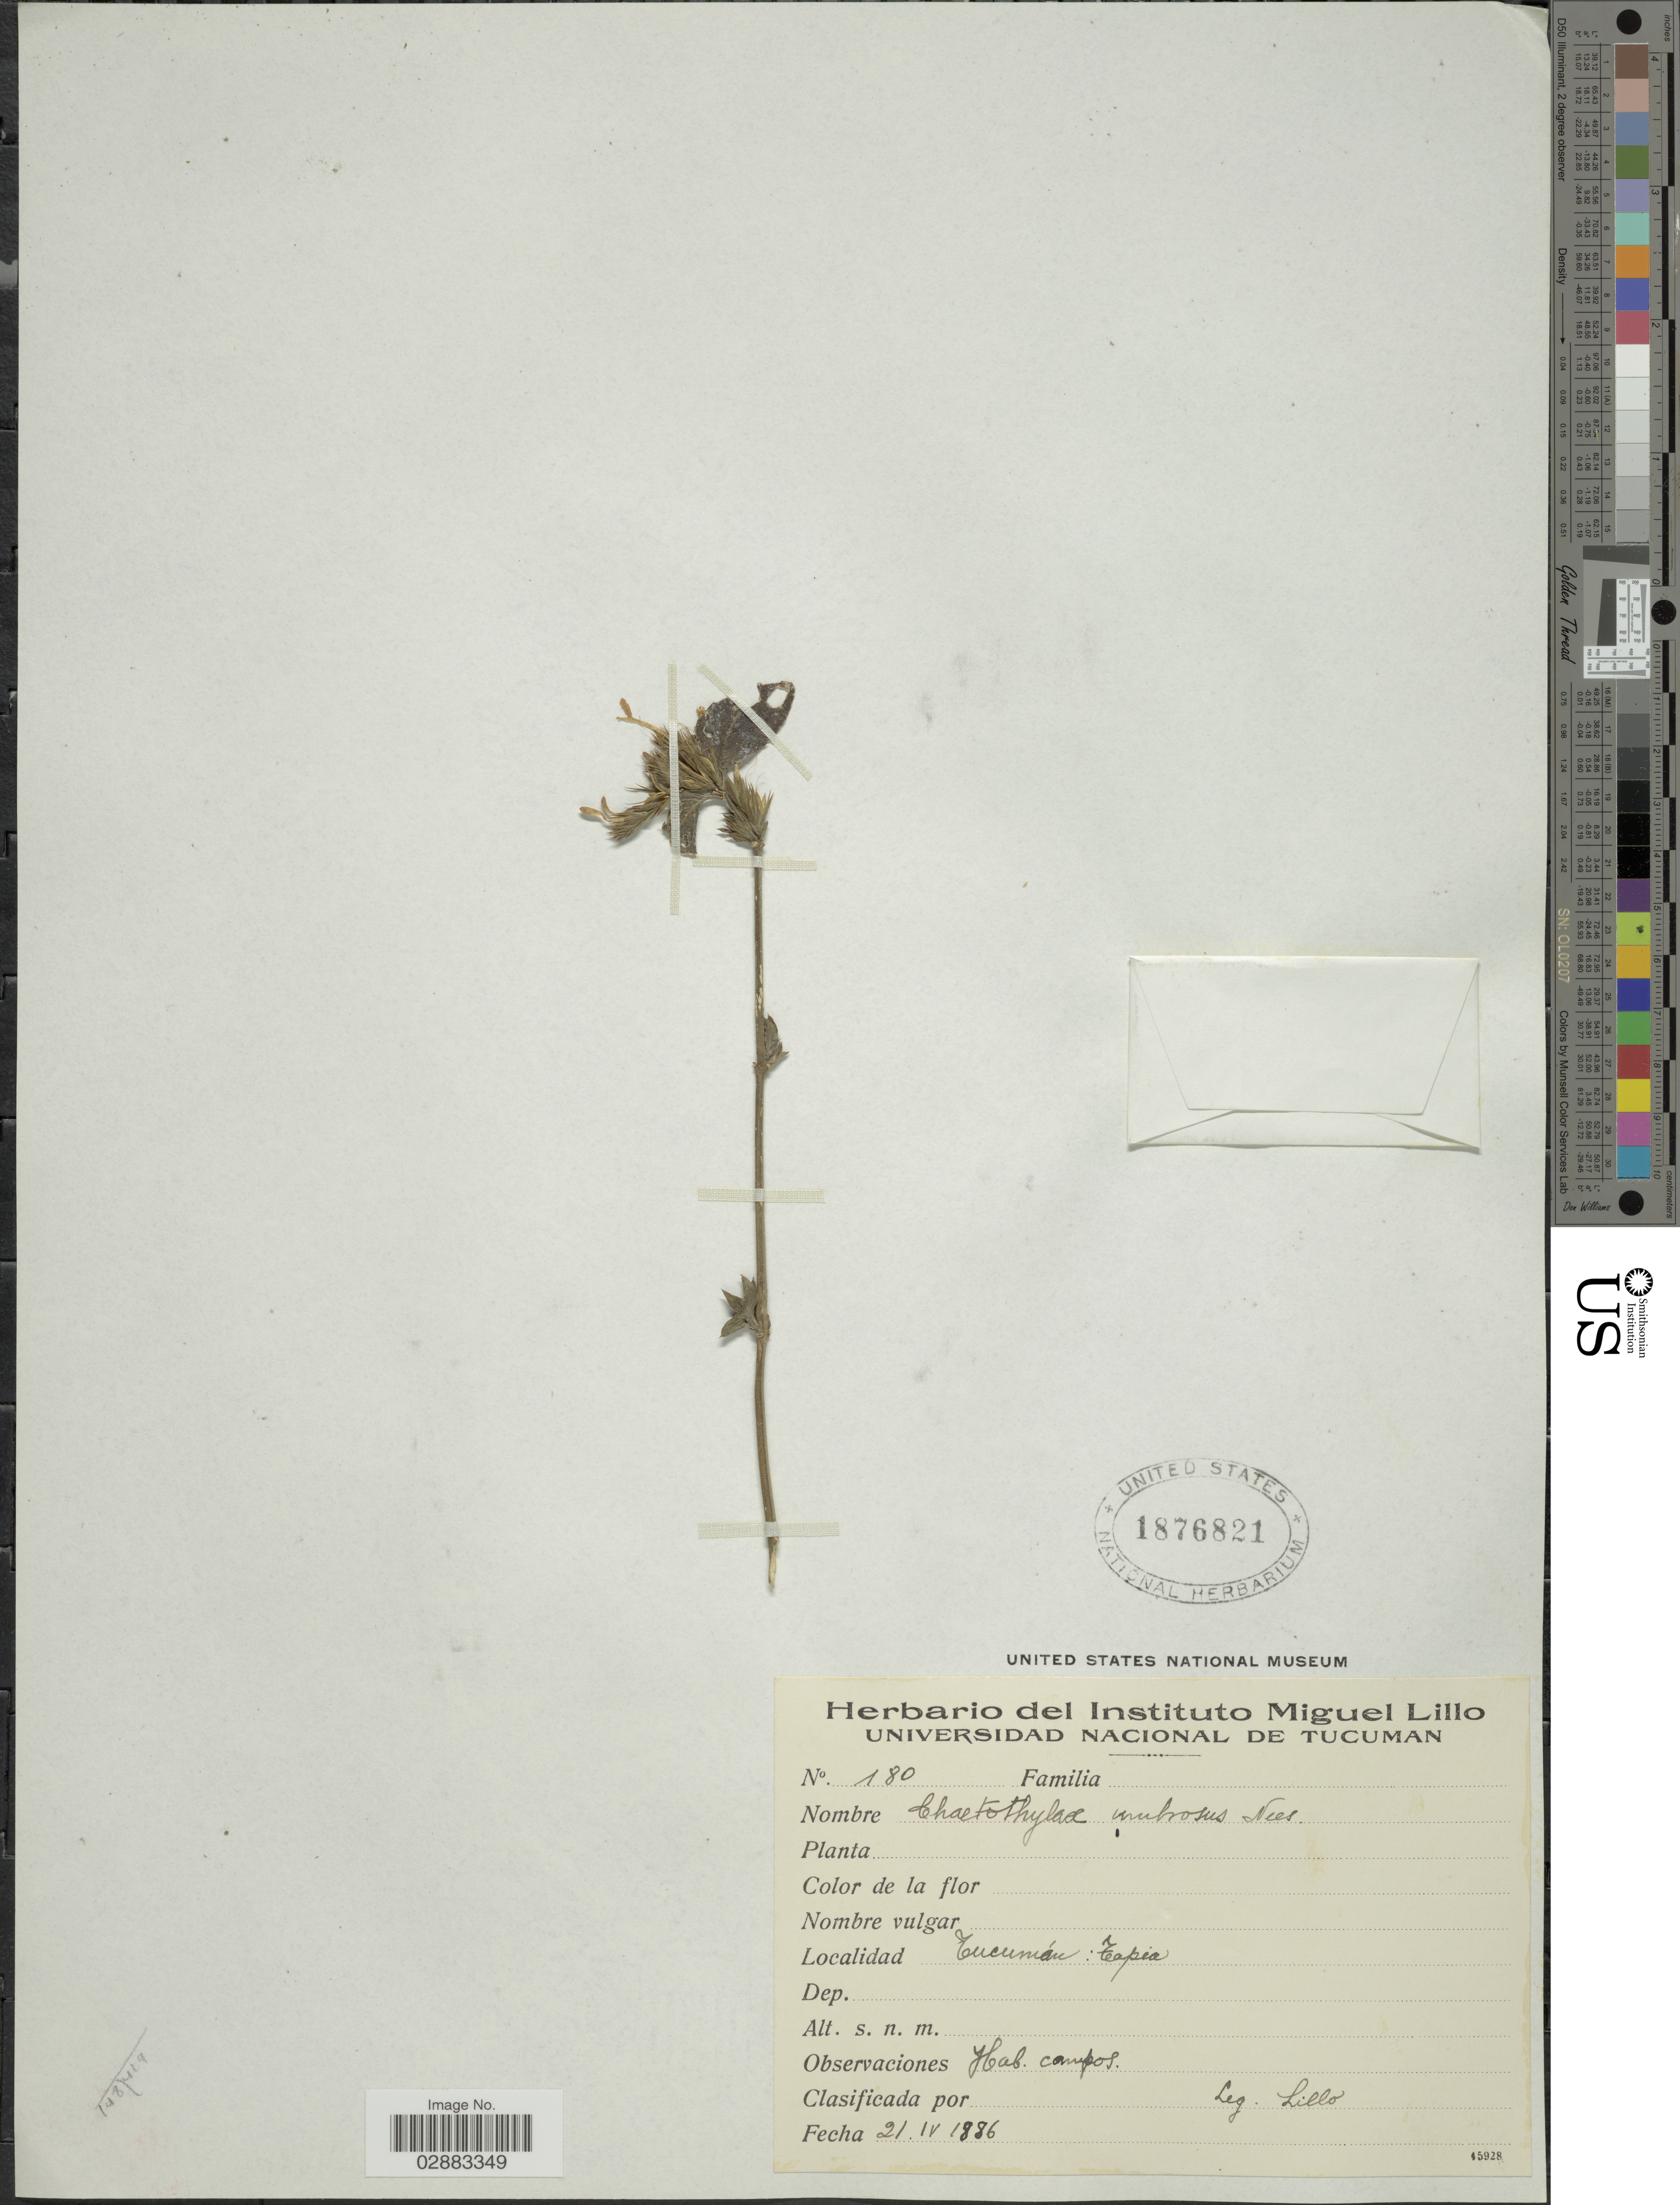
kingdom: Plantae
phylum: Tracheophyta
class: Magnoliopsida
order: Lamiales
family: Acanthaceae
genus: Justicia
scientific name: Justicia goudotii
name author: V.A.W. Graham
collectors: -. Lillo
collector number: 180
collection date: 1886-04-21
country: Argentina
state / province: Tucuman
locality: Tucumán: Tapia.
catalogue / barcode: US 1876821